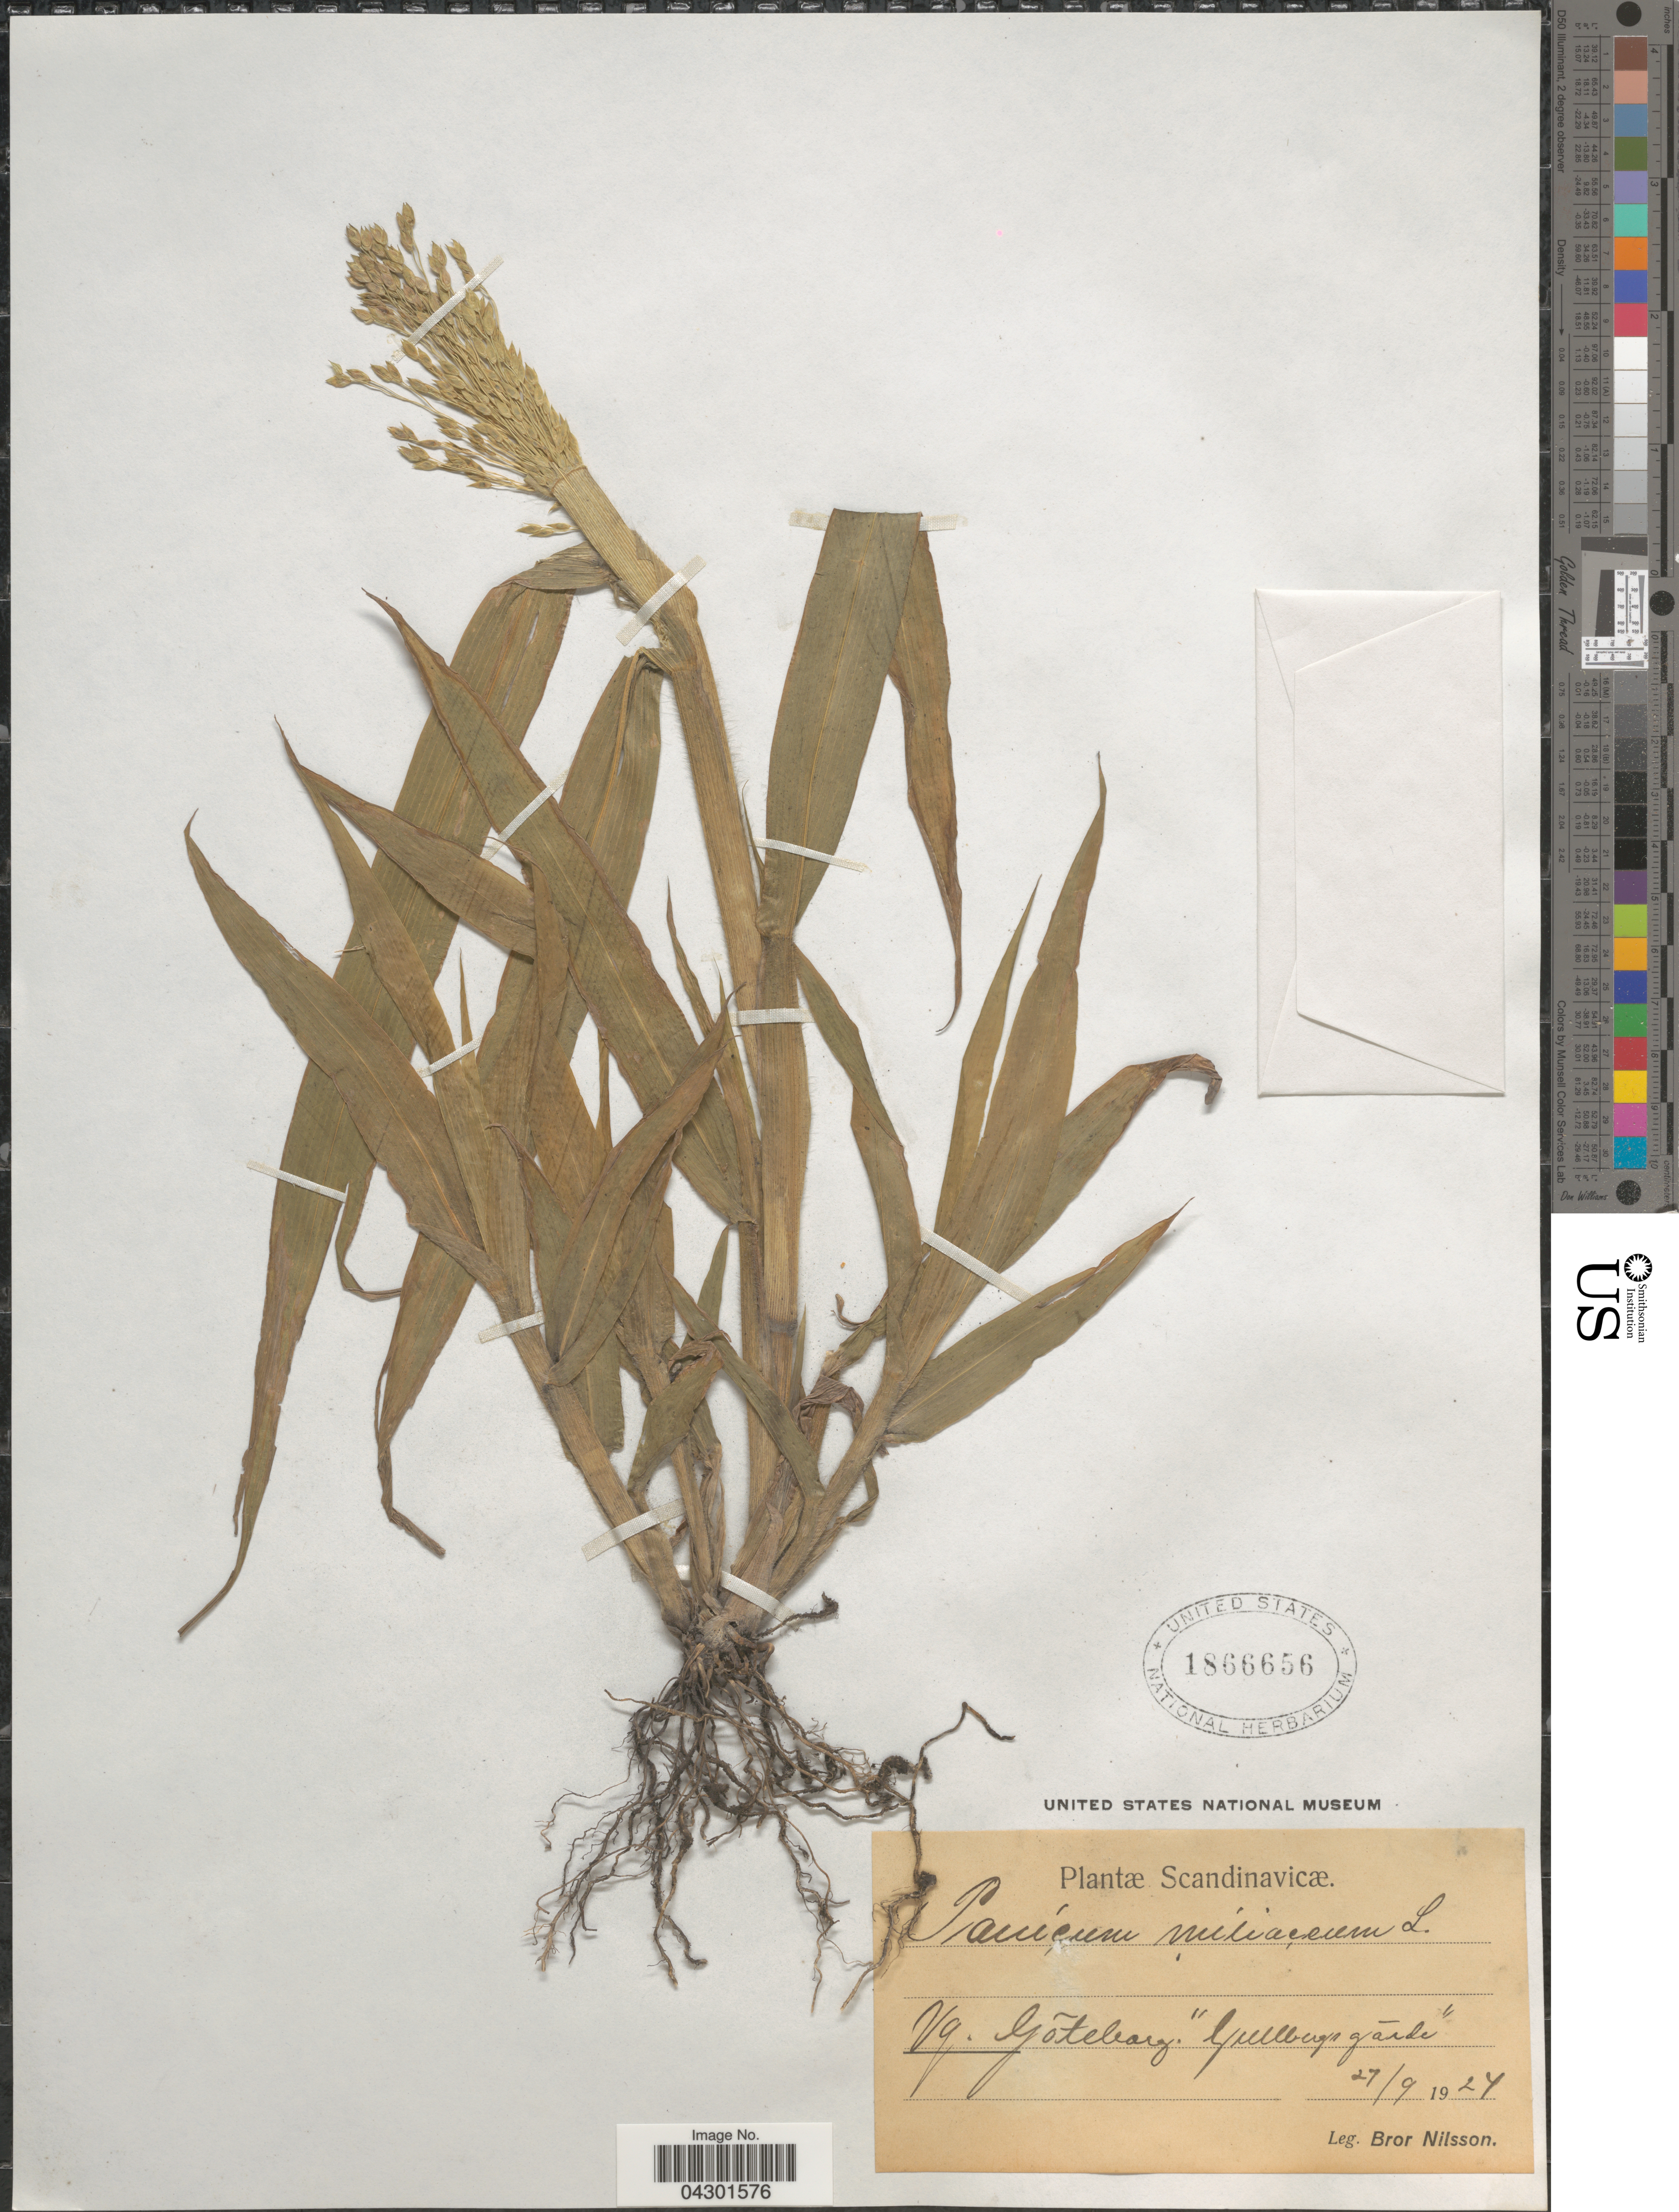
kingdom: Plantae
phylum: Tracheophyta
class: Liliopsida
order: Poales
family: Poaceae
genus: Panicum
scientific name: Panicum miliaceum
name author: L.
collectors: B. Nilsson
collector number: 29*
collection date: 1927-09-27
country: Sweden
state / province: Skåne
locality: Scandinavicæ. Göteborg. "Gullberg gãrde".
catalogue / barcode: US 1866656